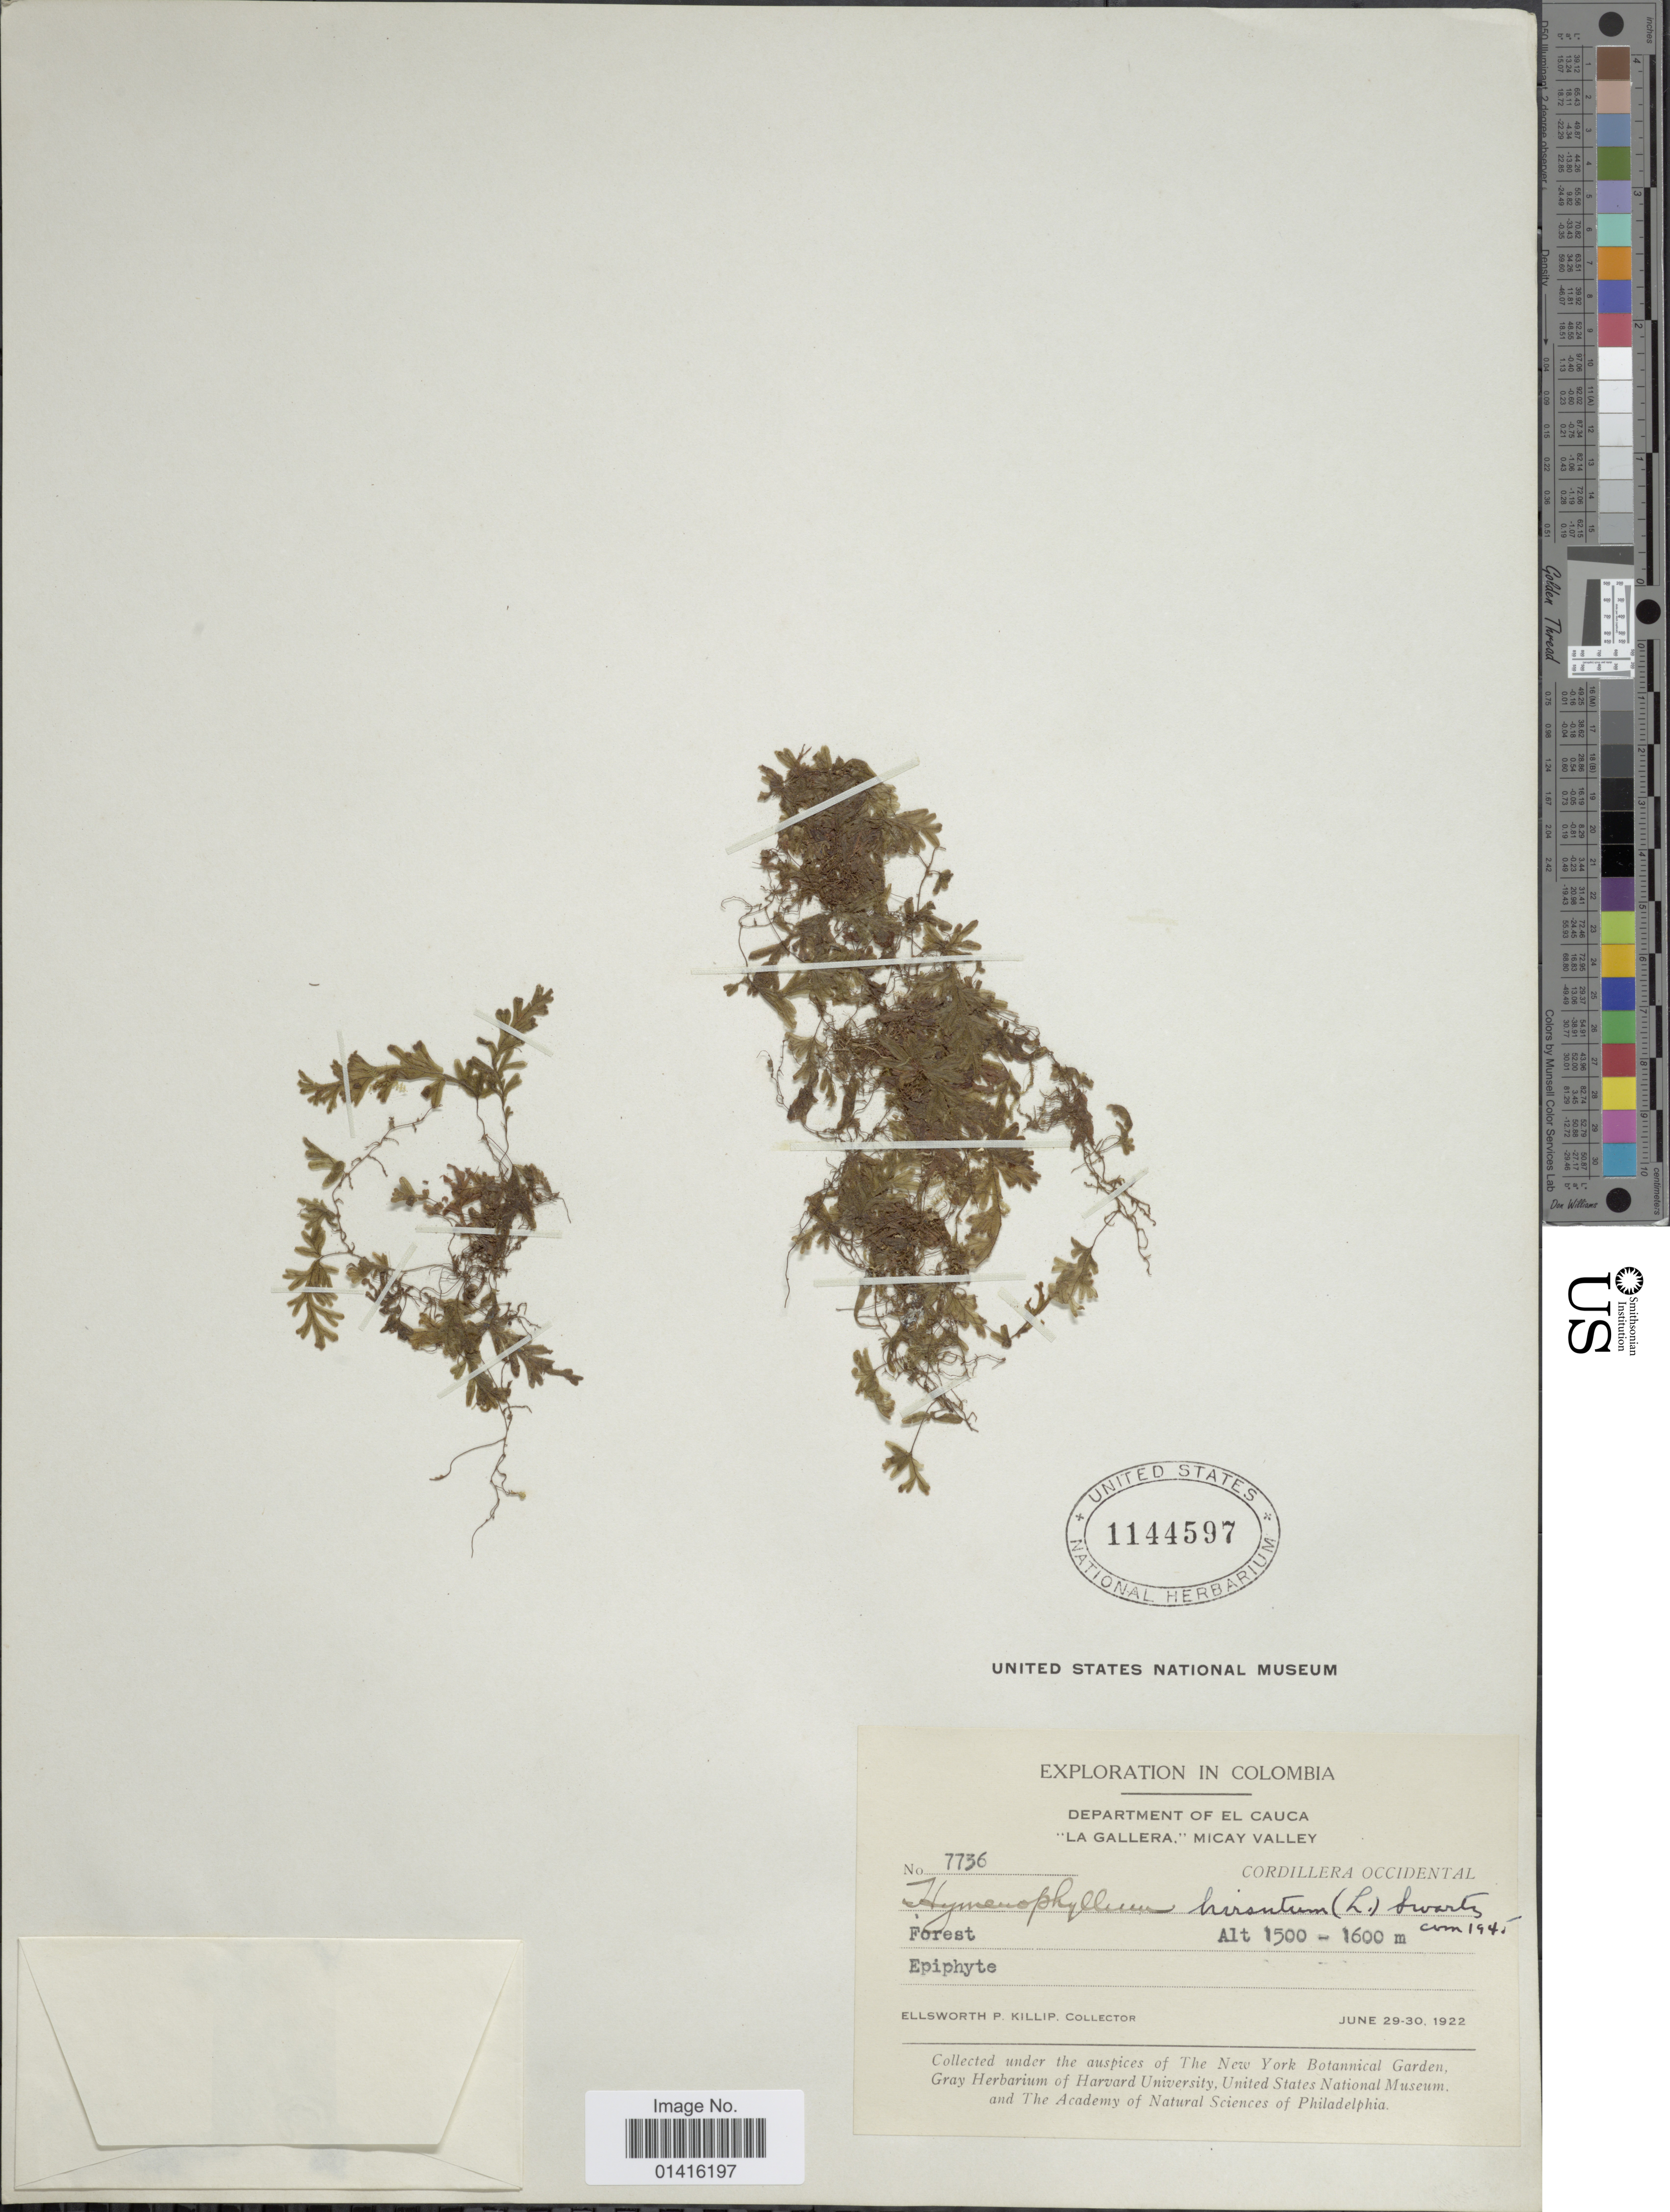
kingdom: Plantae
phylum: Tracheophyta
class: Polypodiopsida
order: Hymenophyllales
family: Hymenophyllaceae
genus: Hymenophyllum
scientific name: Hymenophyllum fragile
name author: (Hedw.) C.V. Morton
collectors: E. P. Killip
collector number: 7736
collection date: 1922-06-29/1922-06-30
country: Colombia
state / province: Valle del Cauca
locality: La Gallera,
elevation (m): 1500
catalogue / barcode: US 1144597